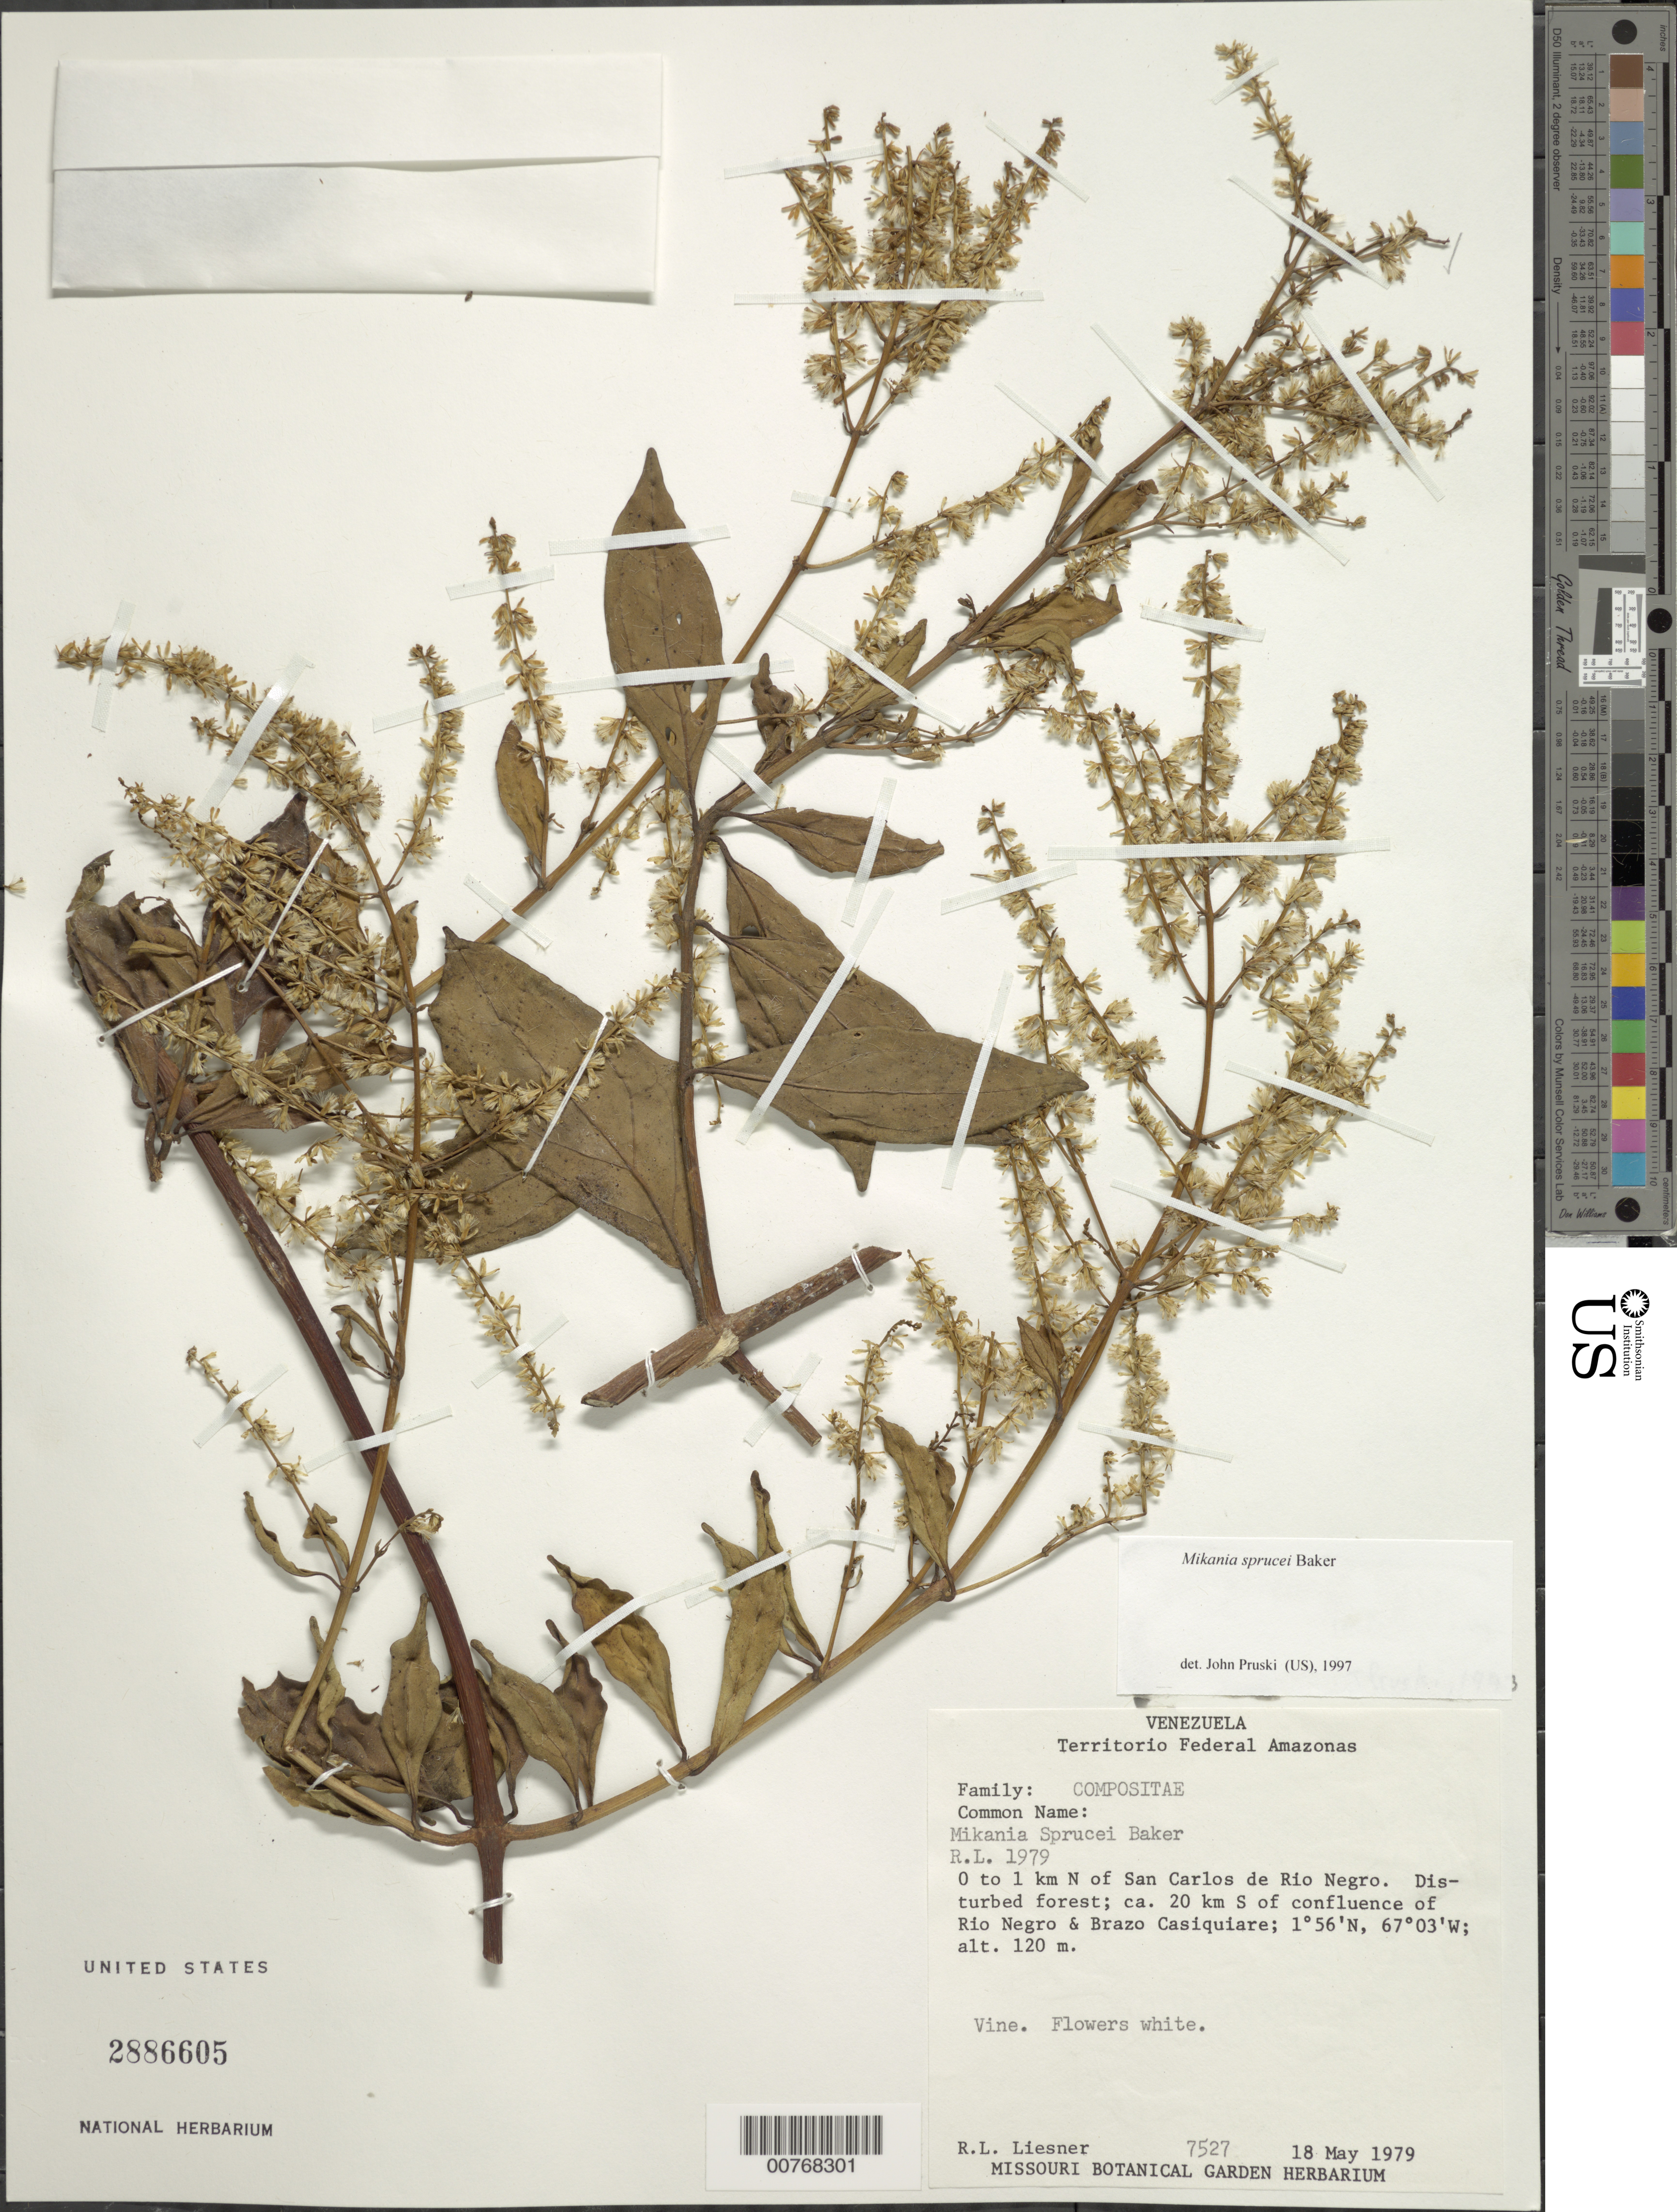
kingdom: Plantae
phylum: Tracheophyta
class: Magnoliopsida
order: Asterales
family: Asteraceae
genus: Mikania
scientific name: Mikania sprucei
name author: Baker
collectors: R. L. Liesner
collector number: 7527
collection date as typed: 18-May-79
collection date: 1979-05-18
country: Venezuela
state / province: Amazonas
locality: San Carlos de Río Negro, 0-1 km, N of; 20 km S of confluence of Río Negro & Brazo Casiquiare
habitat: Disturbed forest.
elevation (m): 120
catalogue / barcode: US 2886605